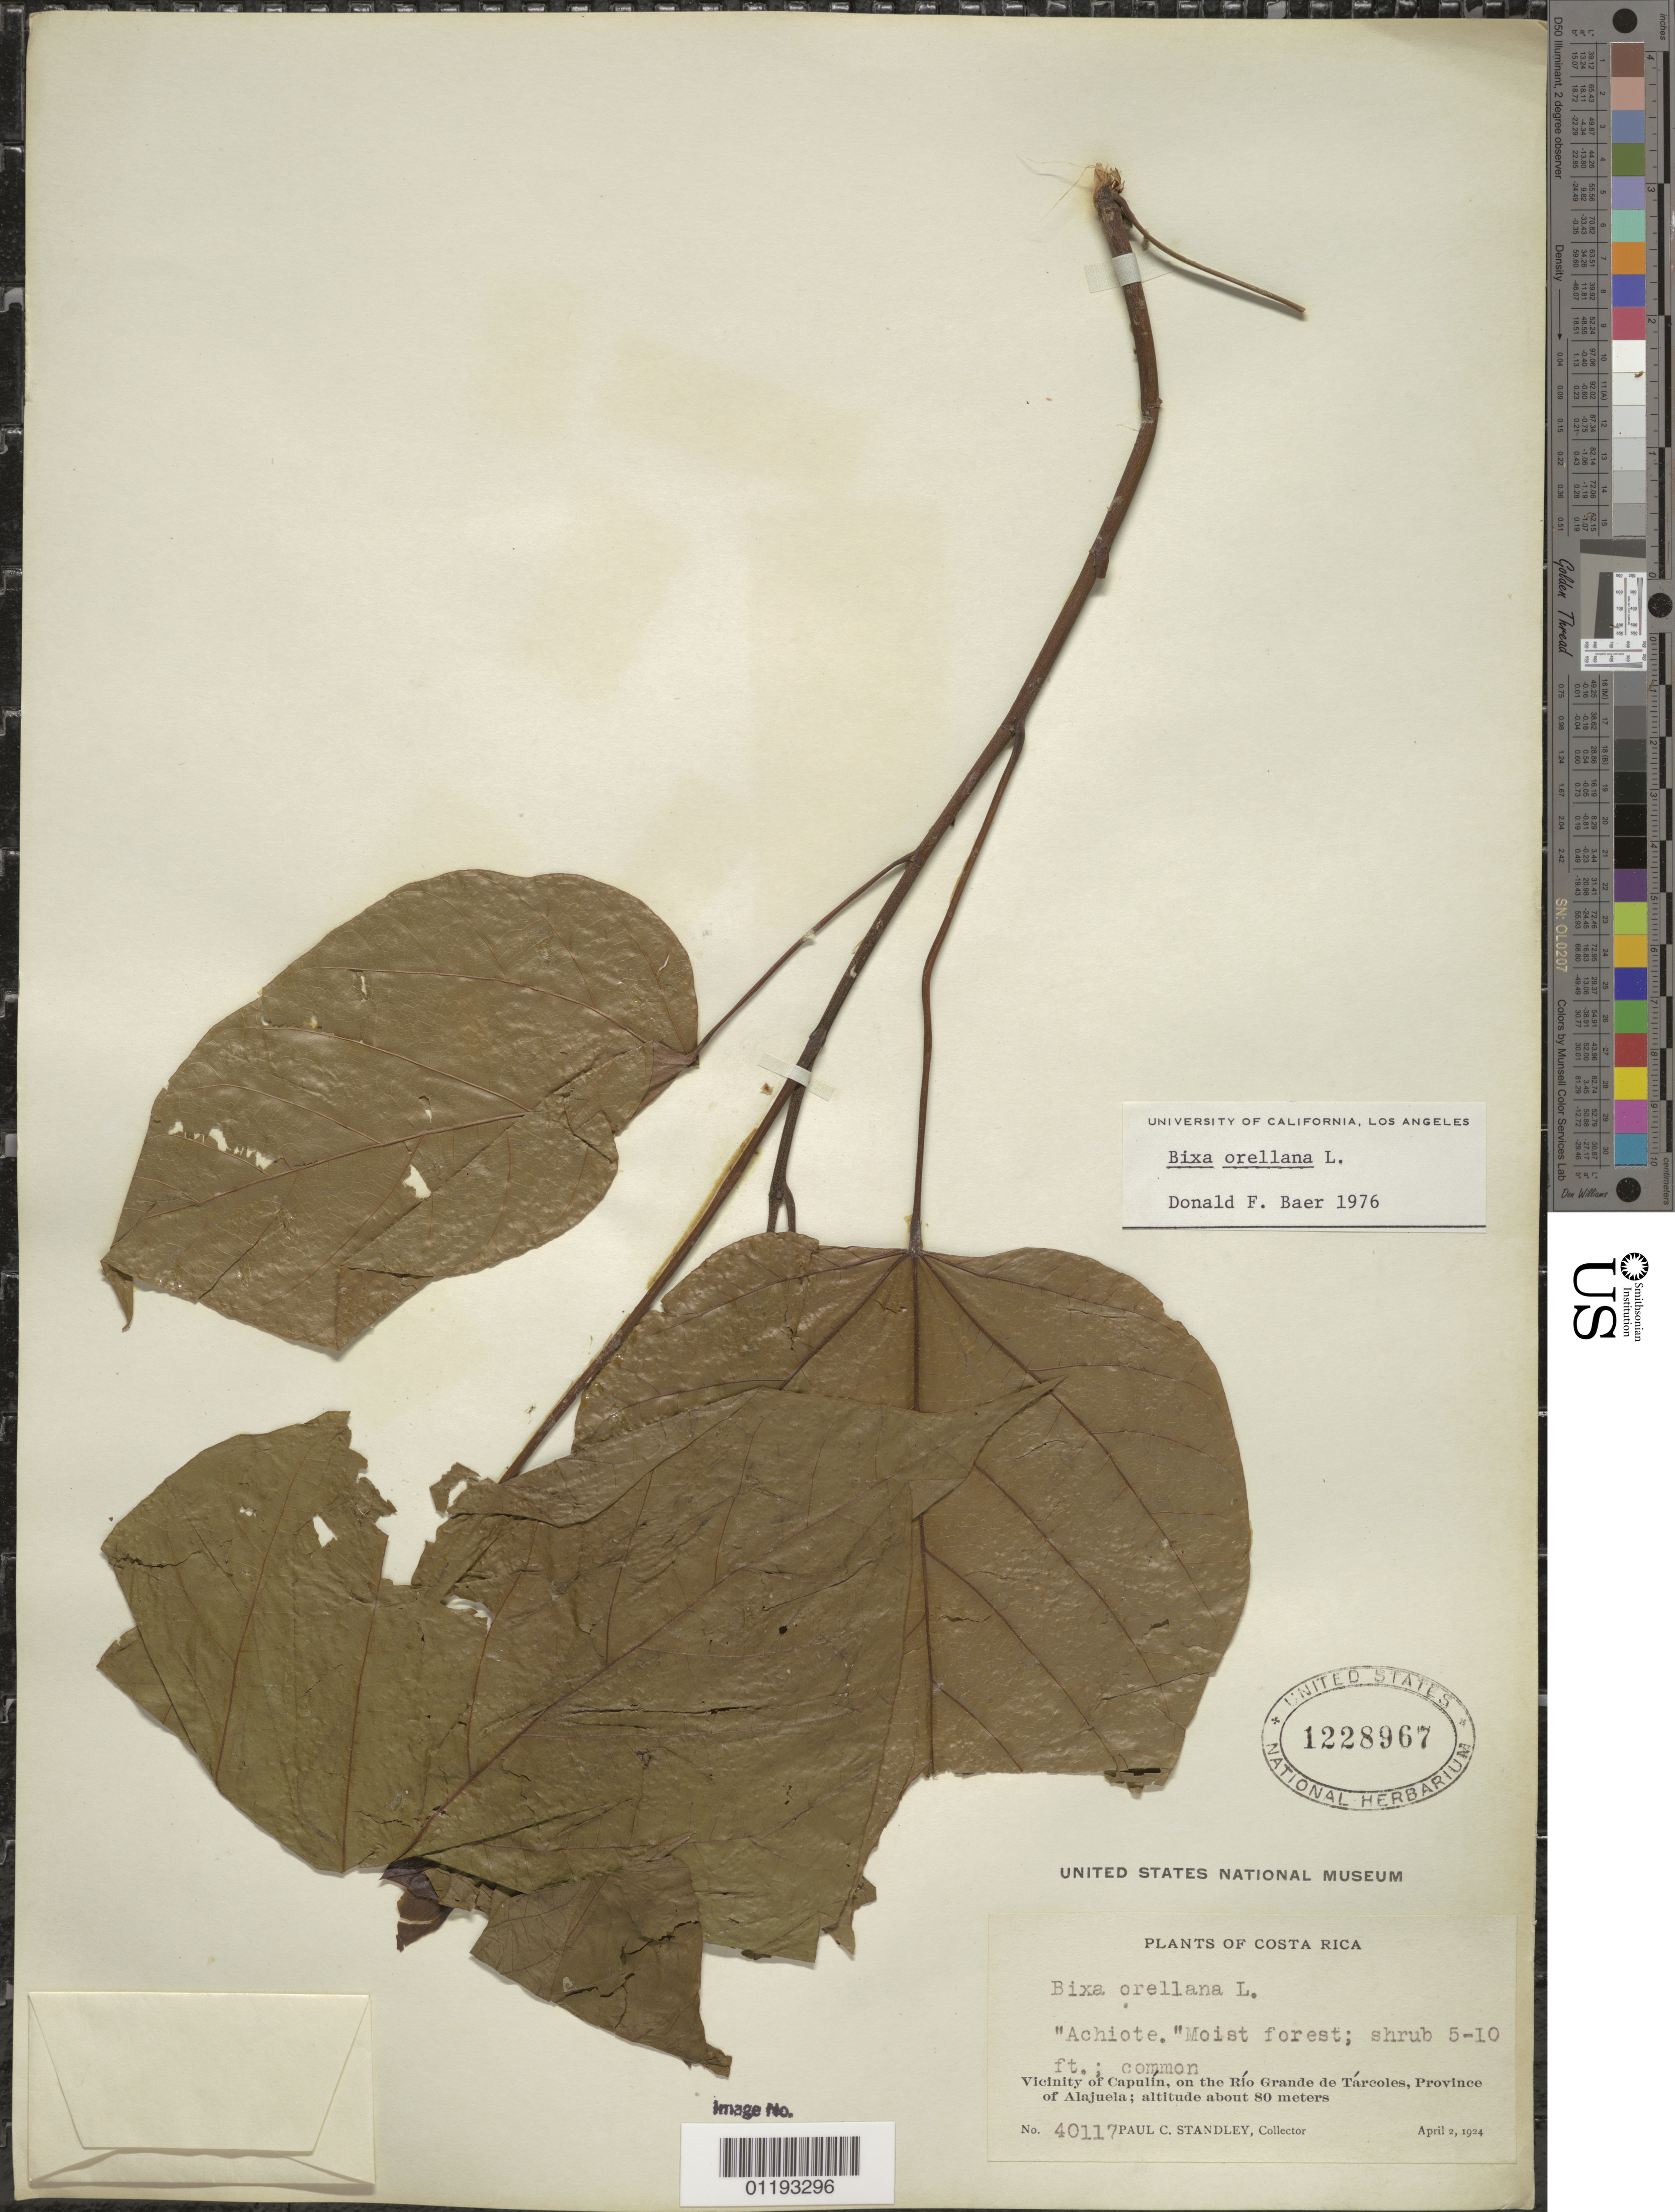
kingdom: Plantae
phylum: Tracheophyta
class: Magnoliopsida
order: Malvales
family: Bixaceae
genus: Bixa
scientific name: Bixa orellana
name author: L.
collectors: P. C. Standley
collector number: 4011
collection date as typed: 2 Apr 1924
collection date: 1924-04-02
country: Costa Rica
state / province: Alajuela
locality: Vicinity of Capulín, on the Río Grande de Tárcoles.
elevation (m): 80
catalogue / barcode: US 1228967